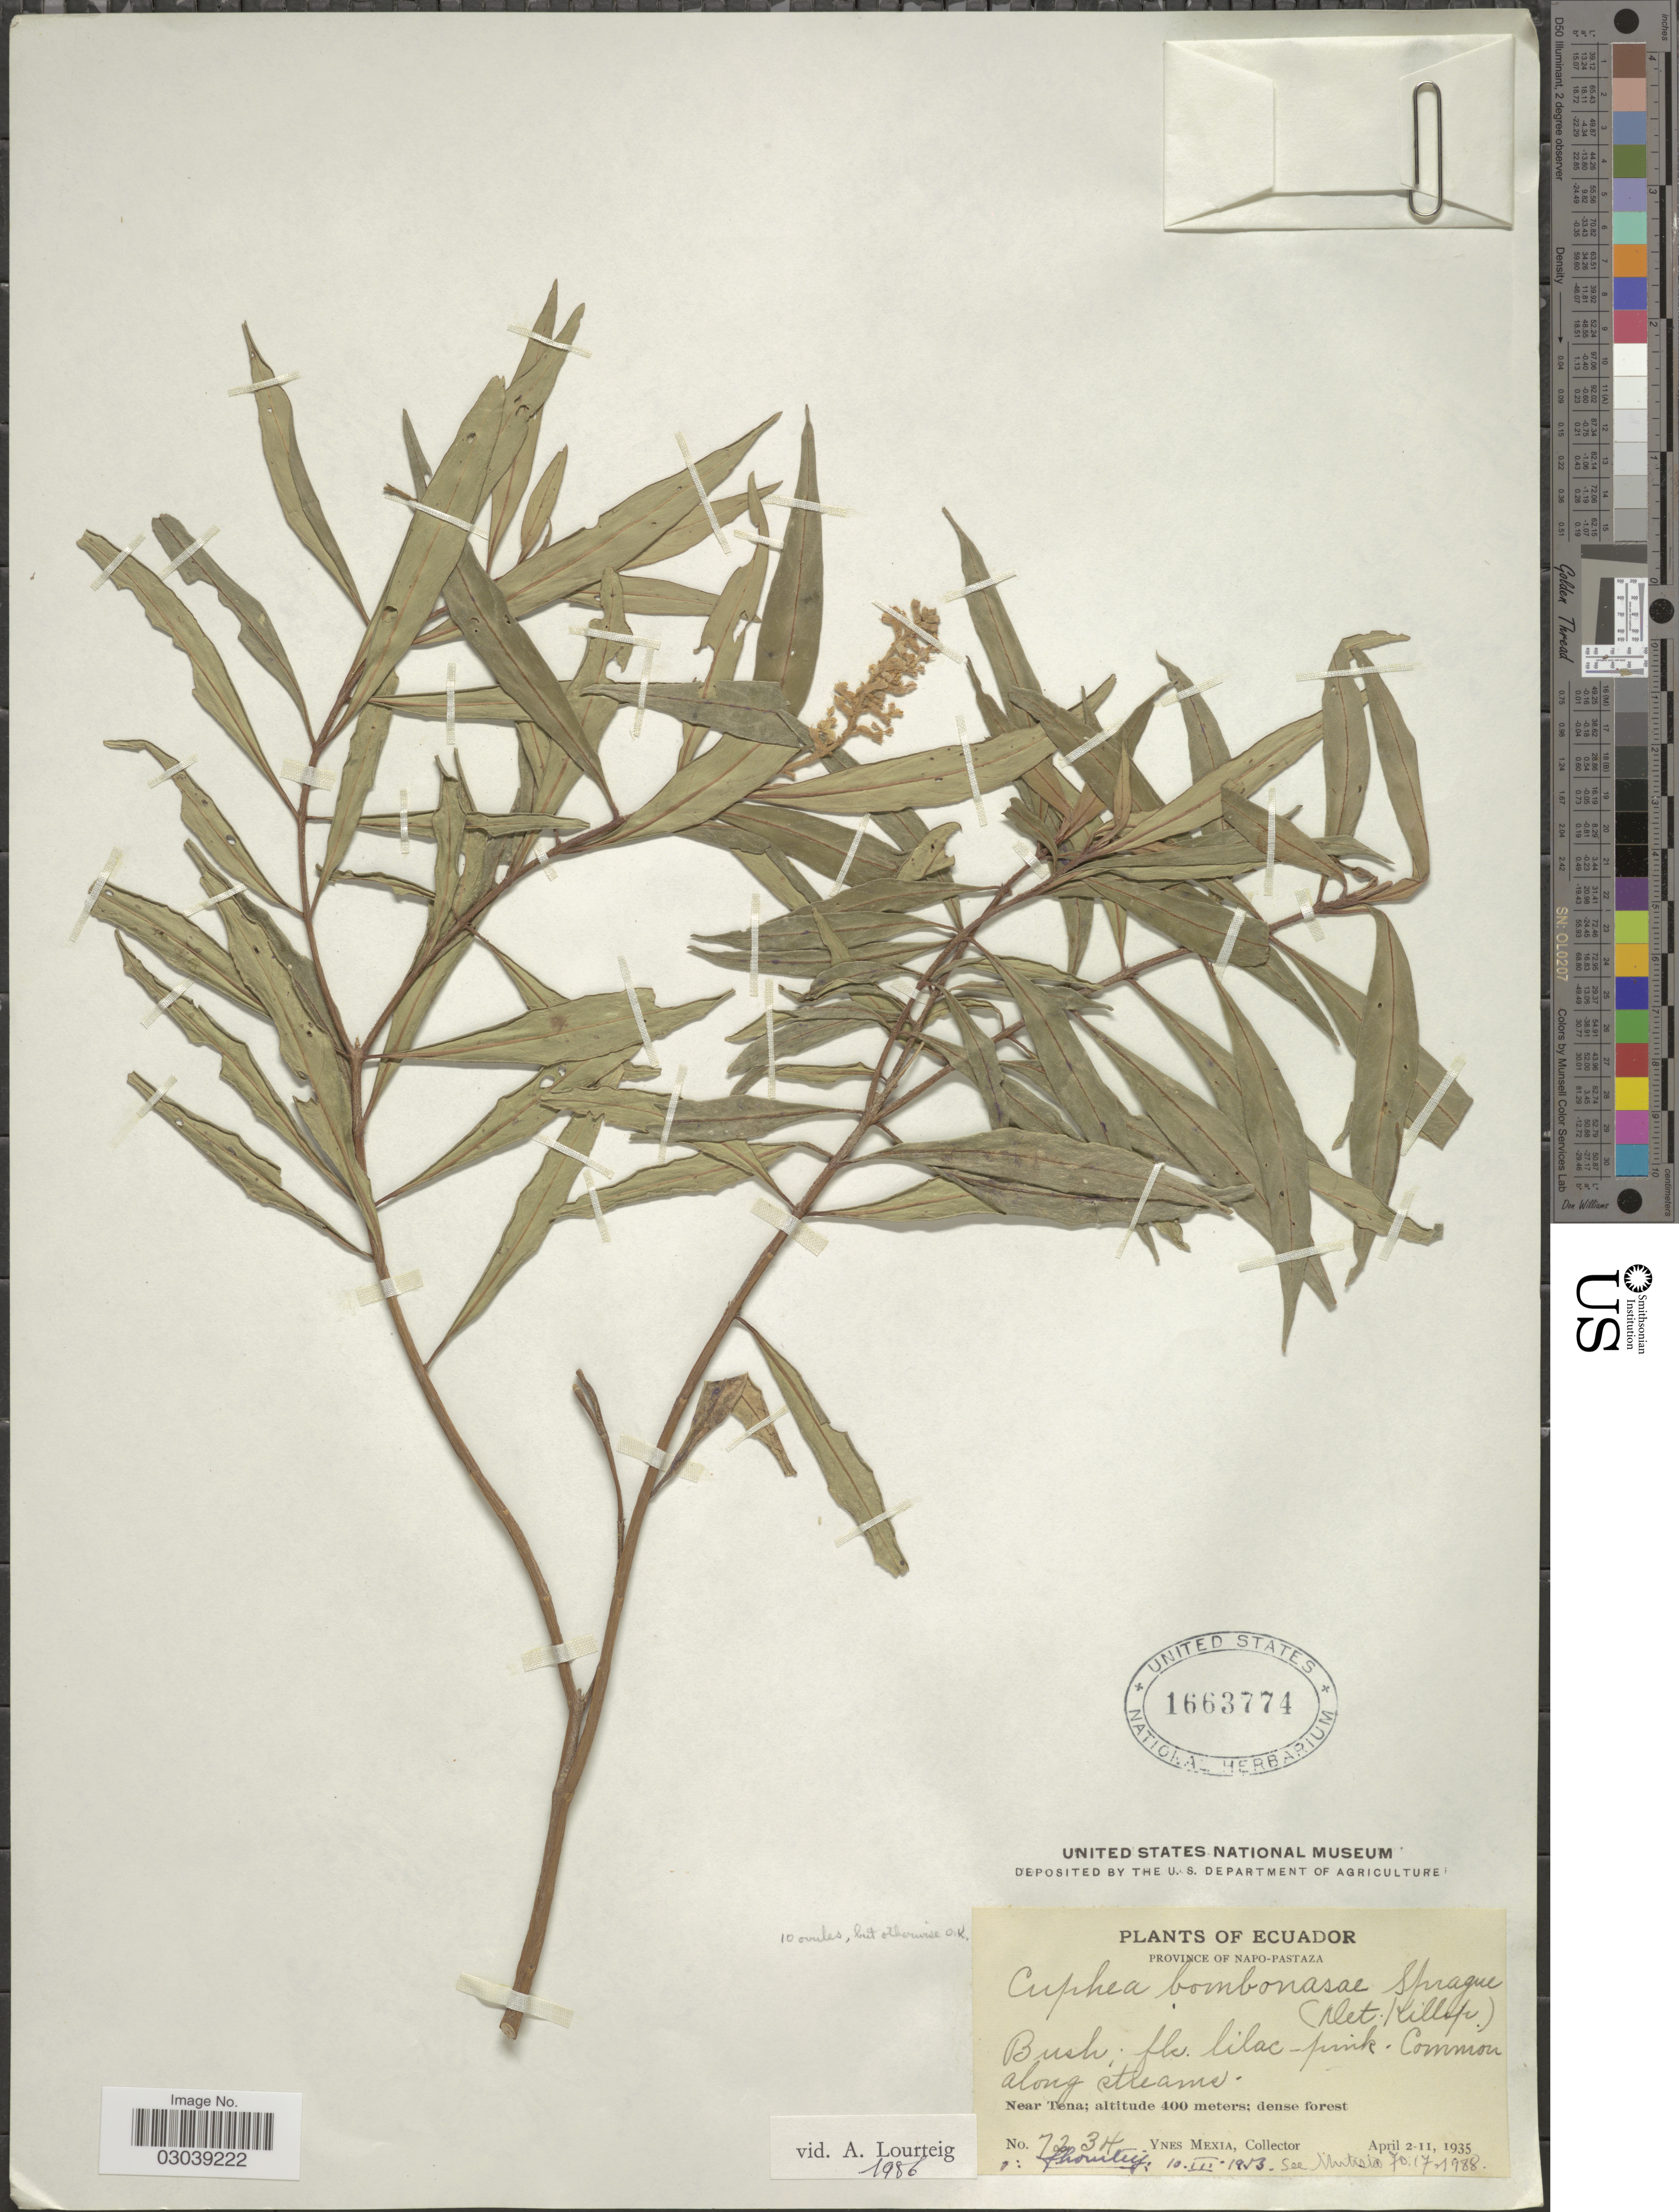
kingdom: Plantae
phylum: Tracheophyta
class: Magnoliopsida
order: Myrtales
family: Lythraceae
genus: Cuphea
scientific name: Cuphea bobonazae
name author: Sprague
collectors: Y. Mexia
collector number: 7234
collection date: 1935-04-02/1935-04-11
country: Ecuador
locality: Province of Napo-Pastaza. Near Tena.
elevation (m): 400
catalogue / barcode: US 1663774